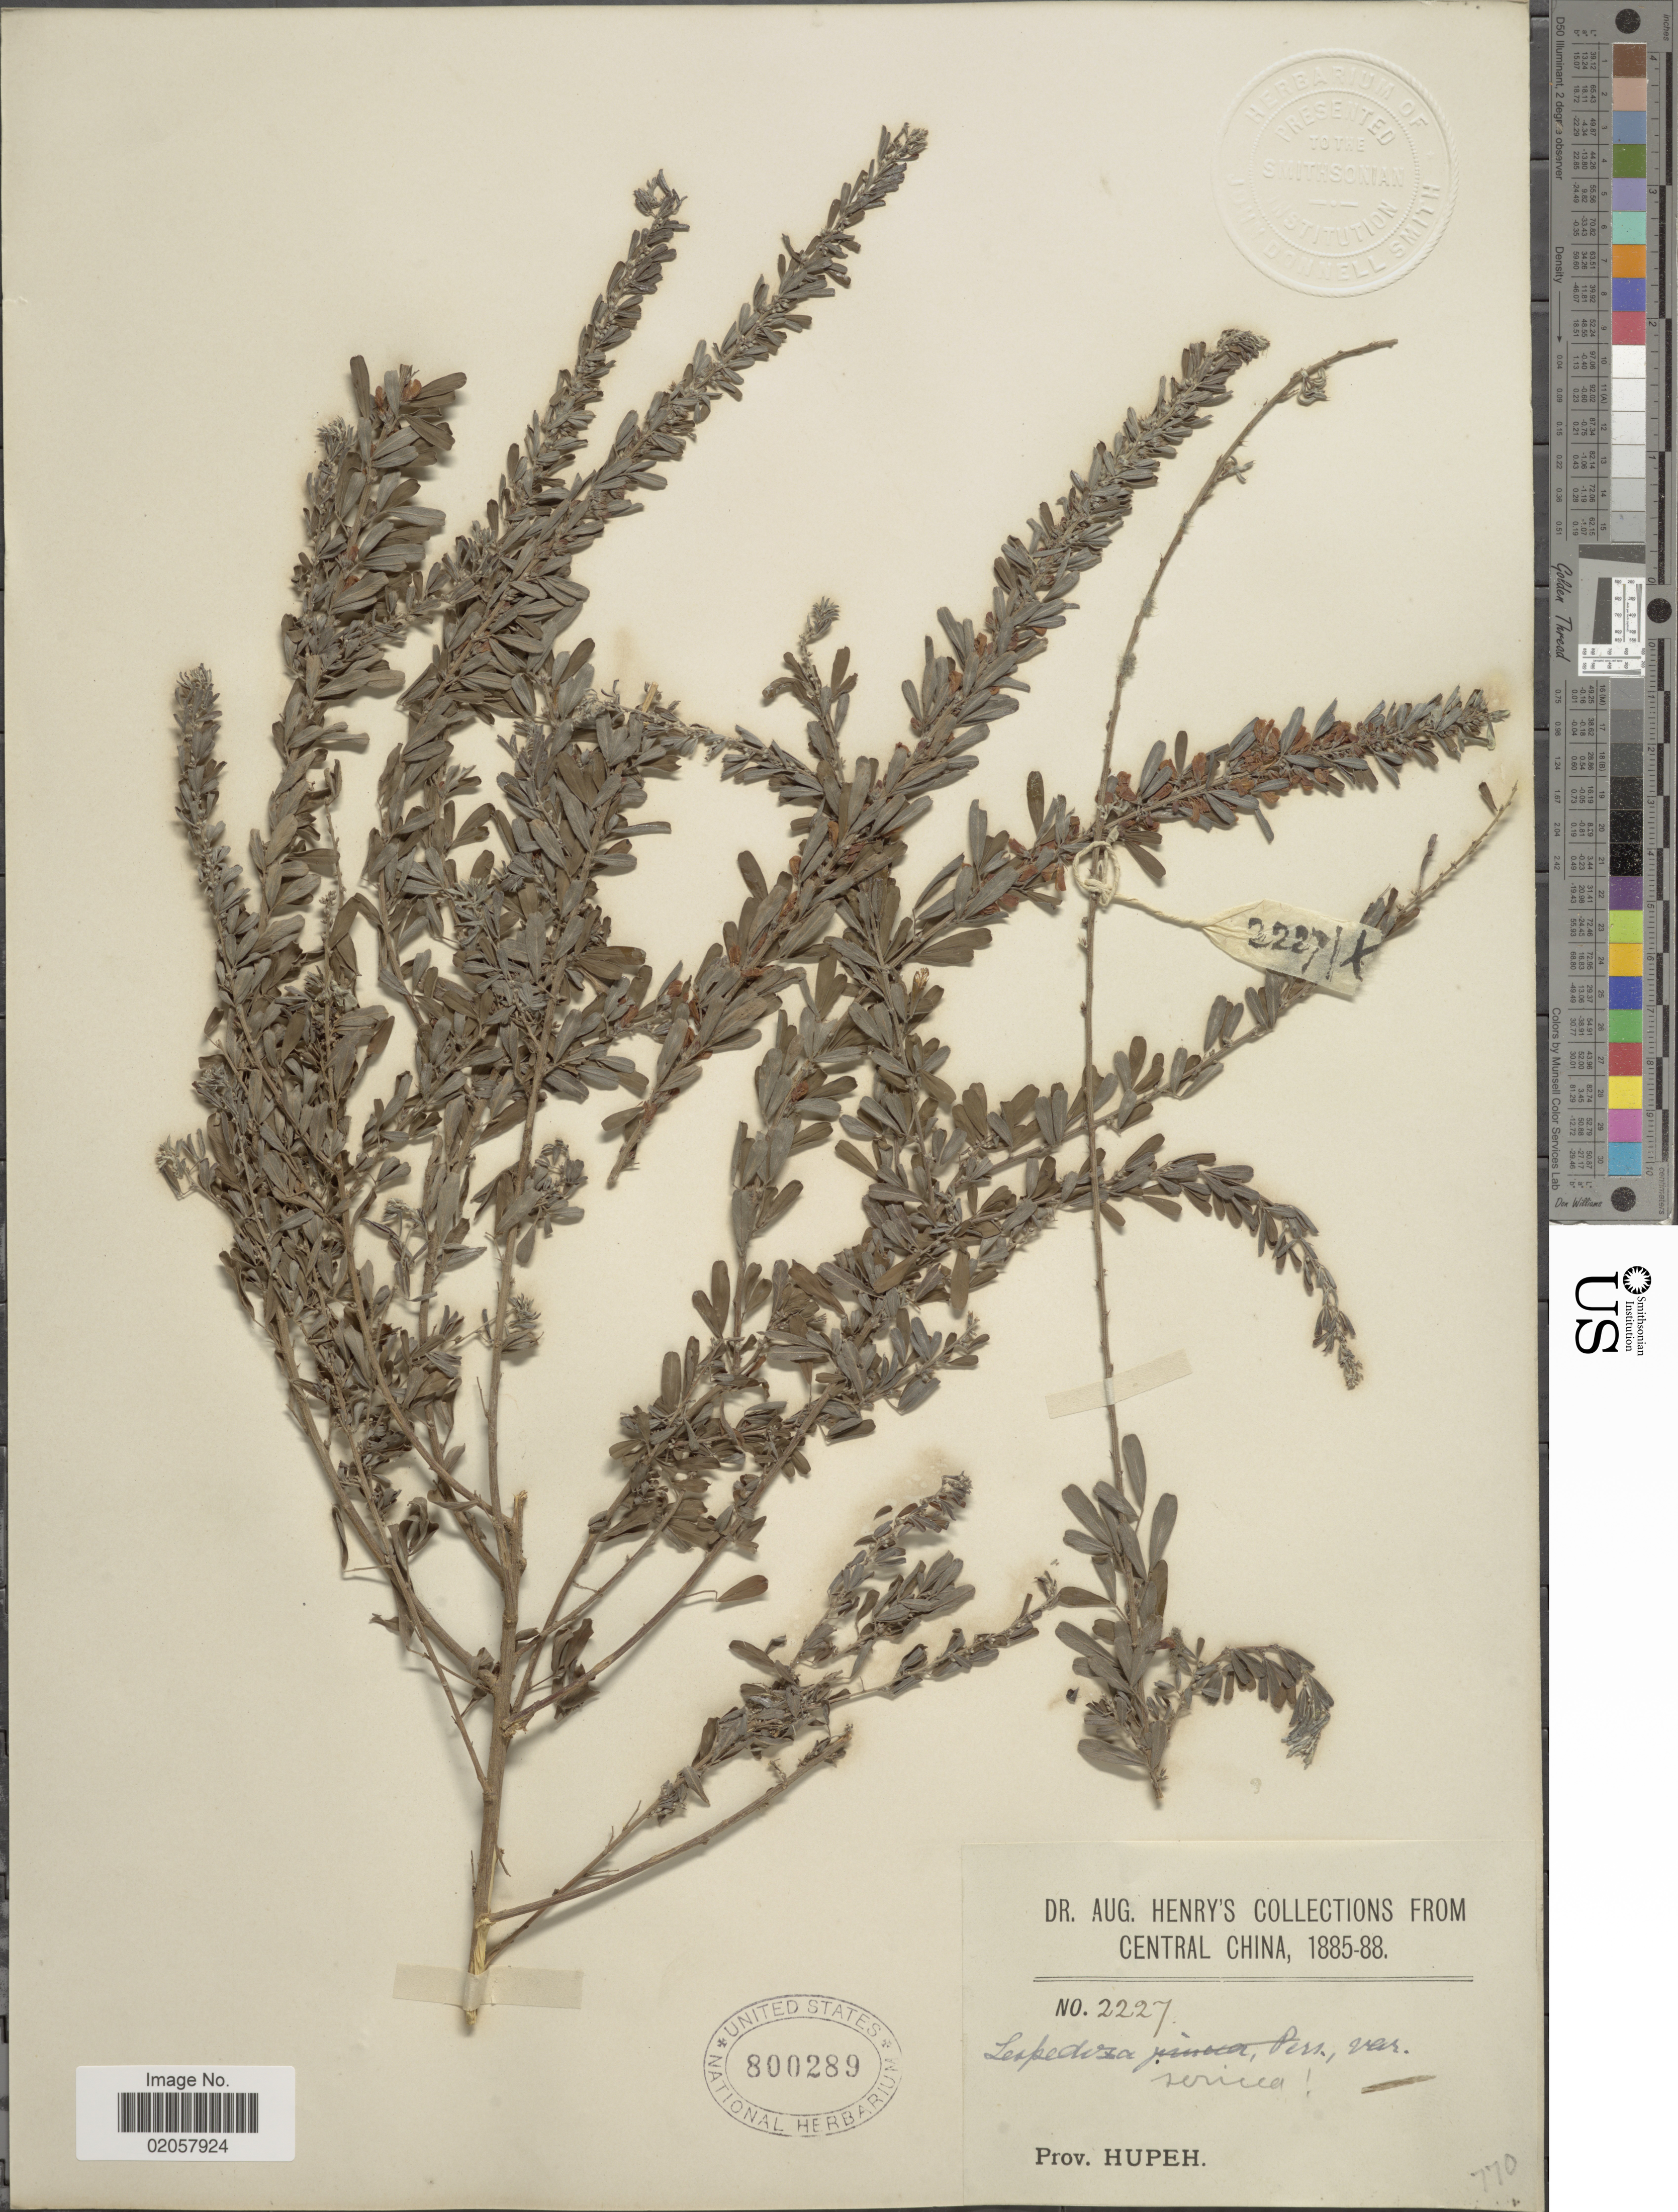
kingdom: Plantae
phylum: Tracheophyta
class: Magnoliopsida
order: Fabales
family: Fabaceae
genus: Lespedeza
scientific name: Lespedeza cuneata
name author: (Dum. Cours.) G. Don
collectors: A. Henry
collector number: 2227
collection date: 1885/1888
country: China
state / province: Hubei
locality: Prov. Hupeh, Central China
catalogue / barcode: US 800289